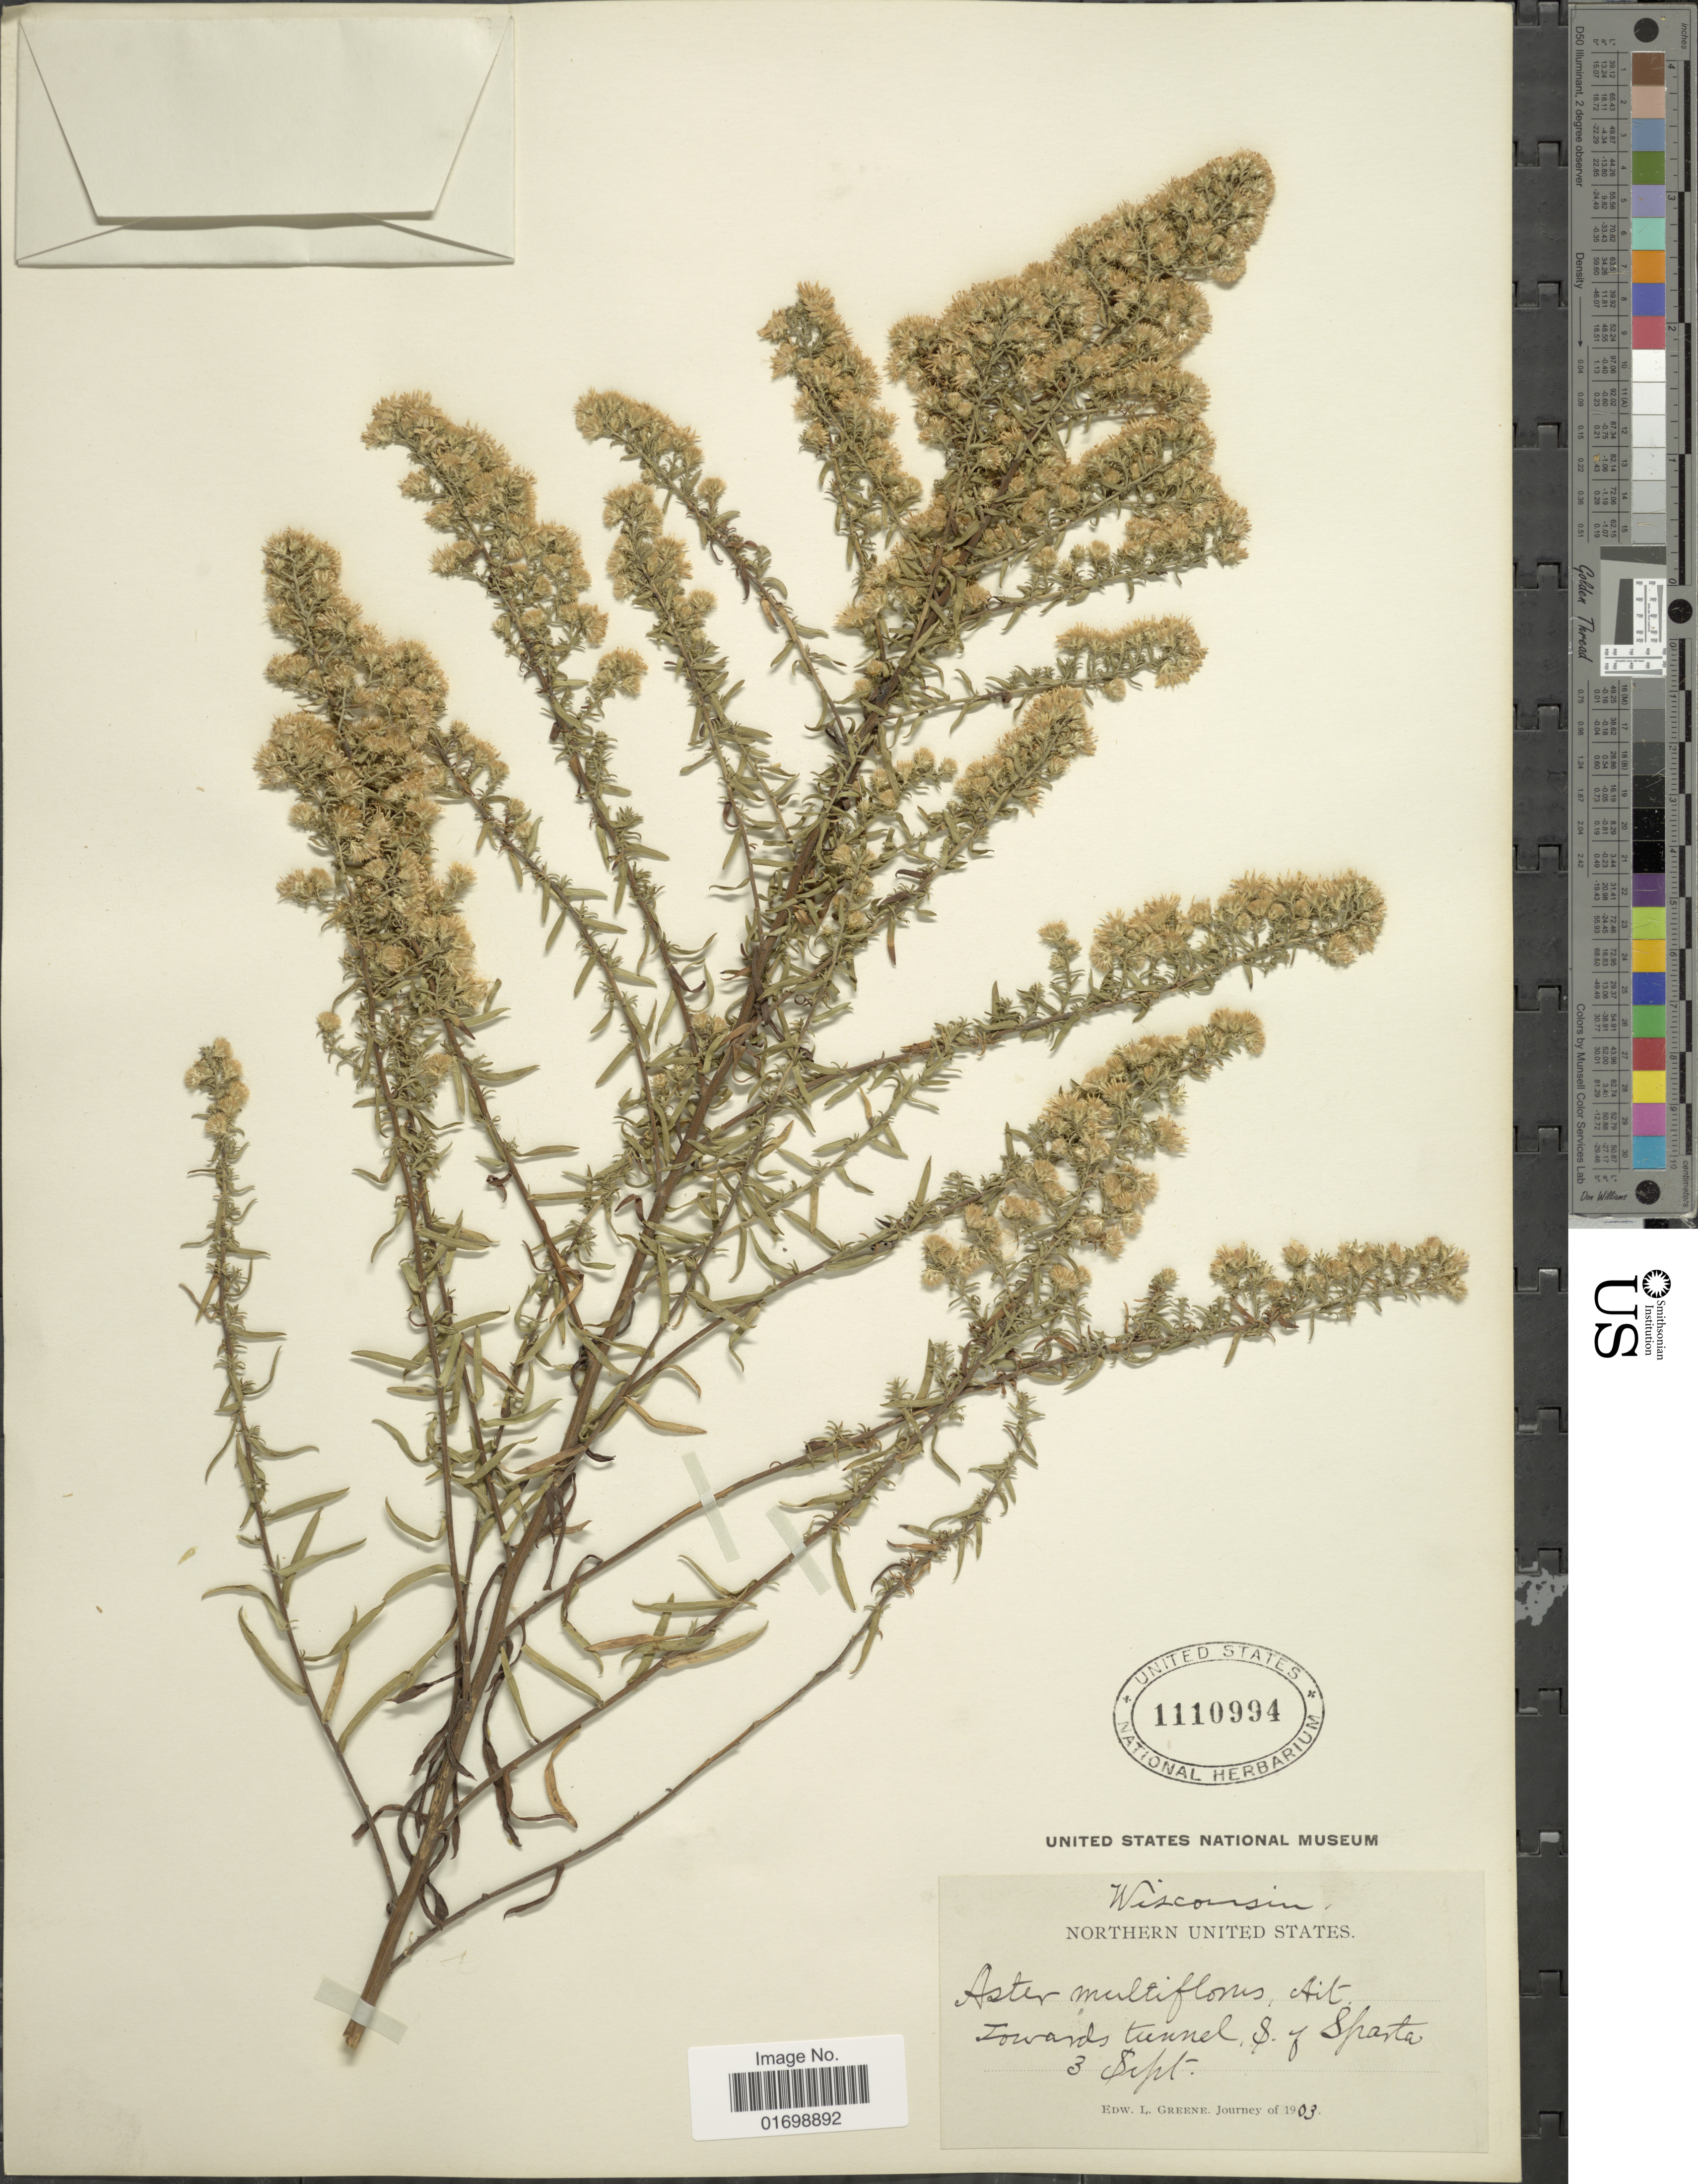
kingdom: Plantae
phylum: Tracheophyta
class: Magnoliopsida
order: Asterales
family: Asteraceae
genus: Symphyotrichum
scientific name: Symphyotrichum ericoides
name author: (L.) G.L. Nesom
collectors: E. L. Greene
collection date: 1903-09-03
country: United States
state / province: Wisconsin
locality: Towards tunnel, S. of Sparta.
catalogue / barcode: US 1110994